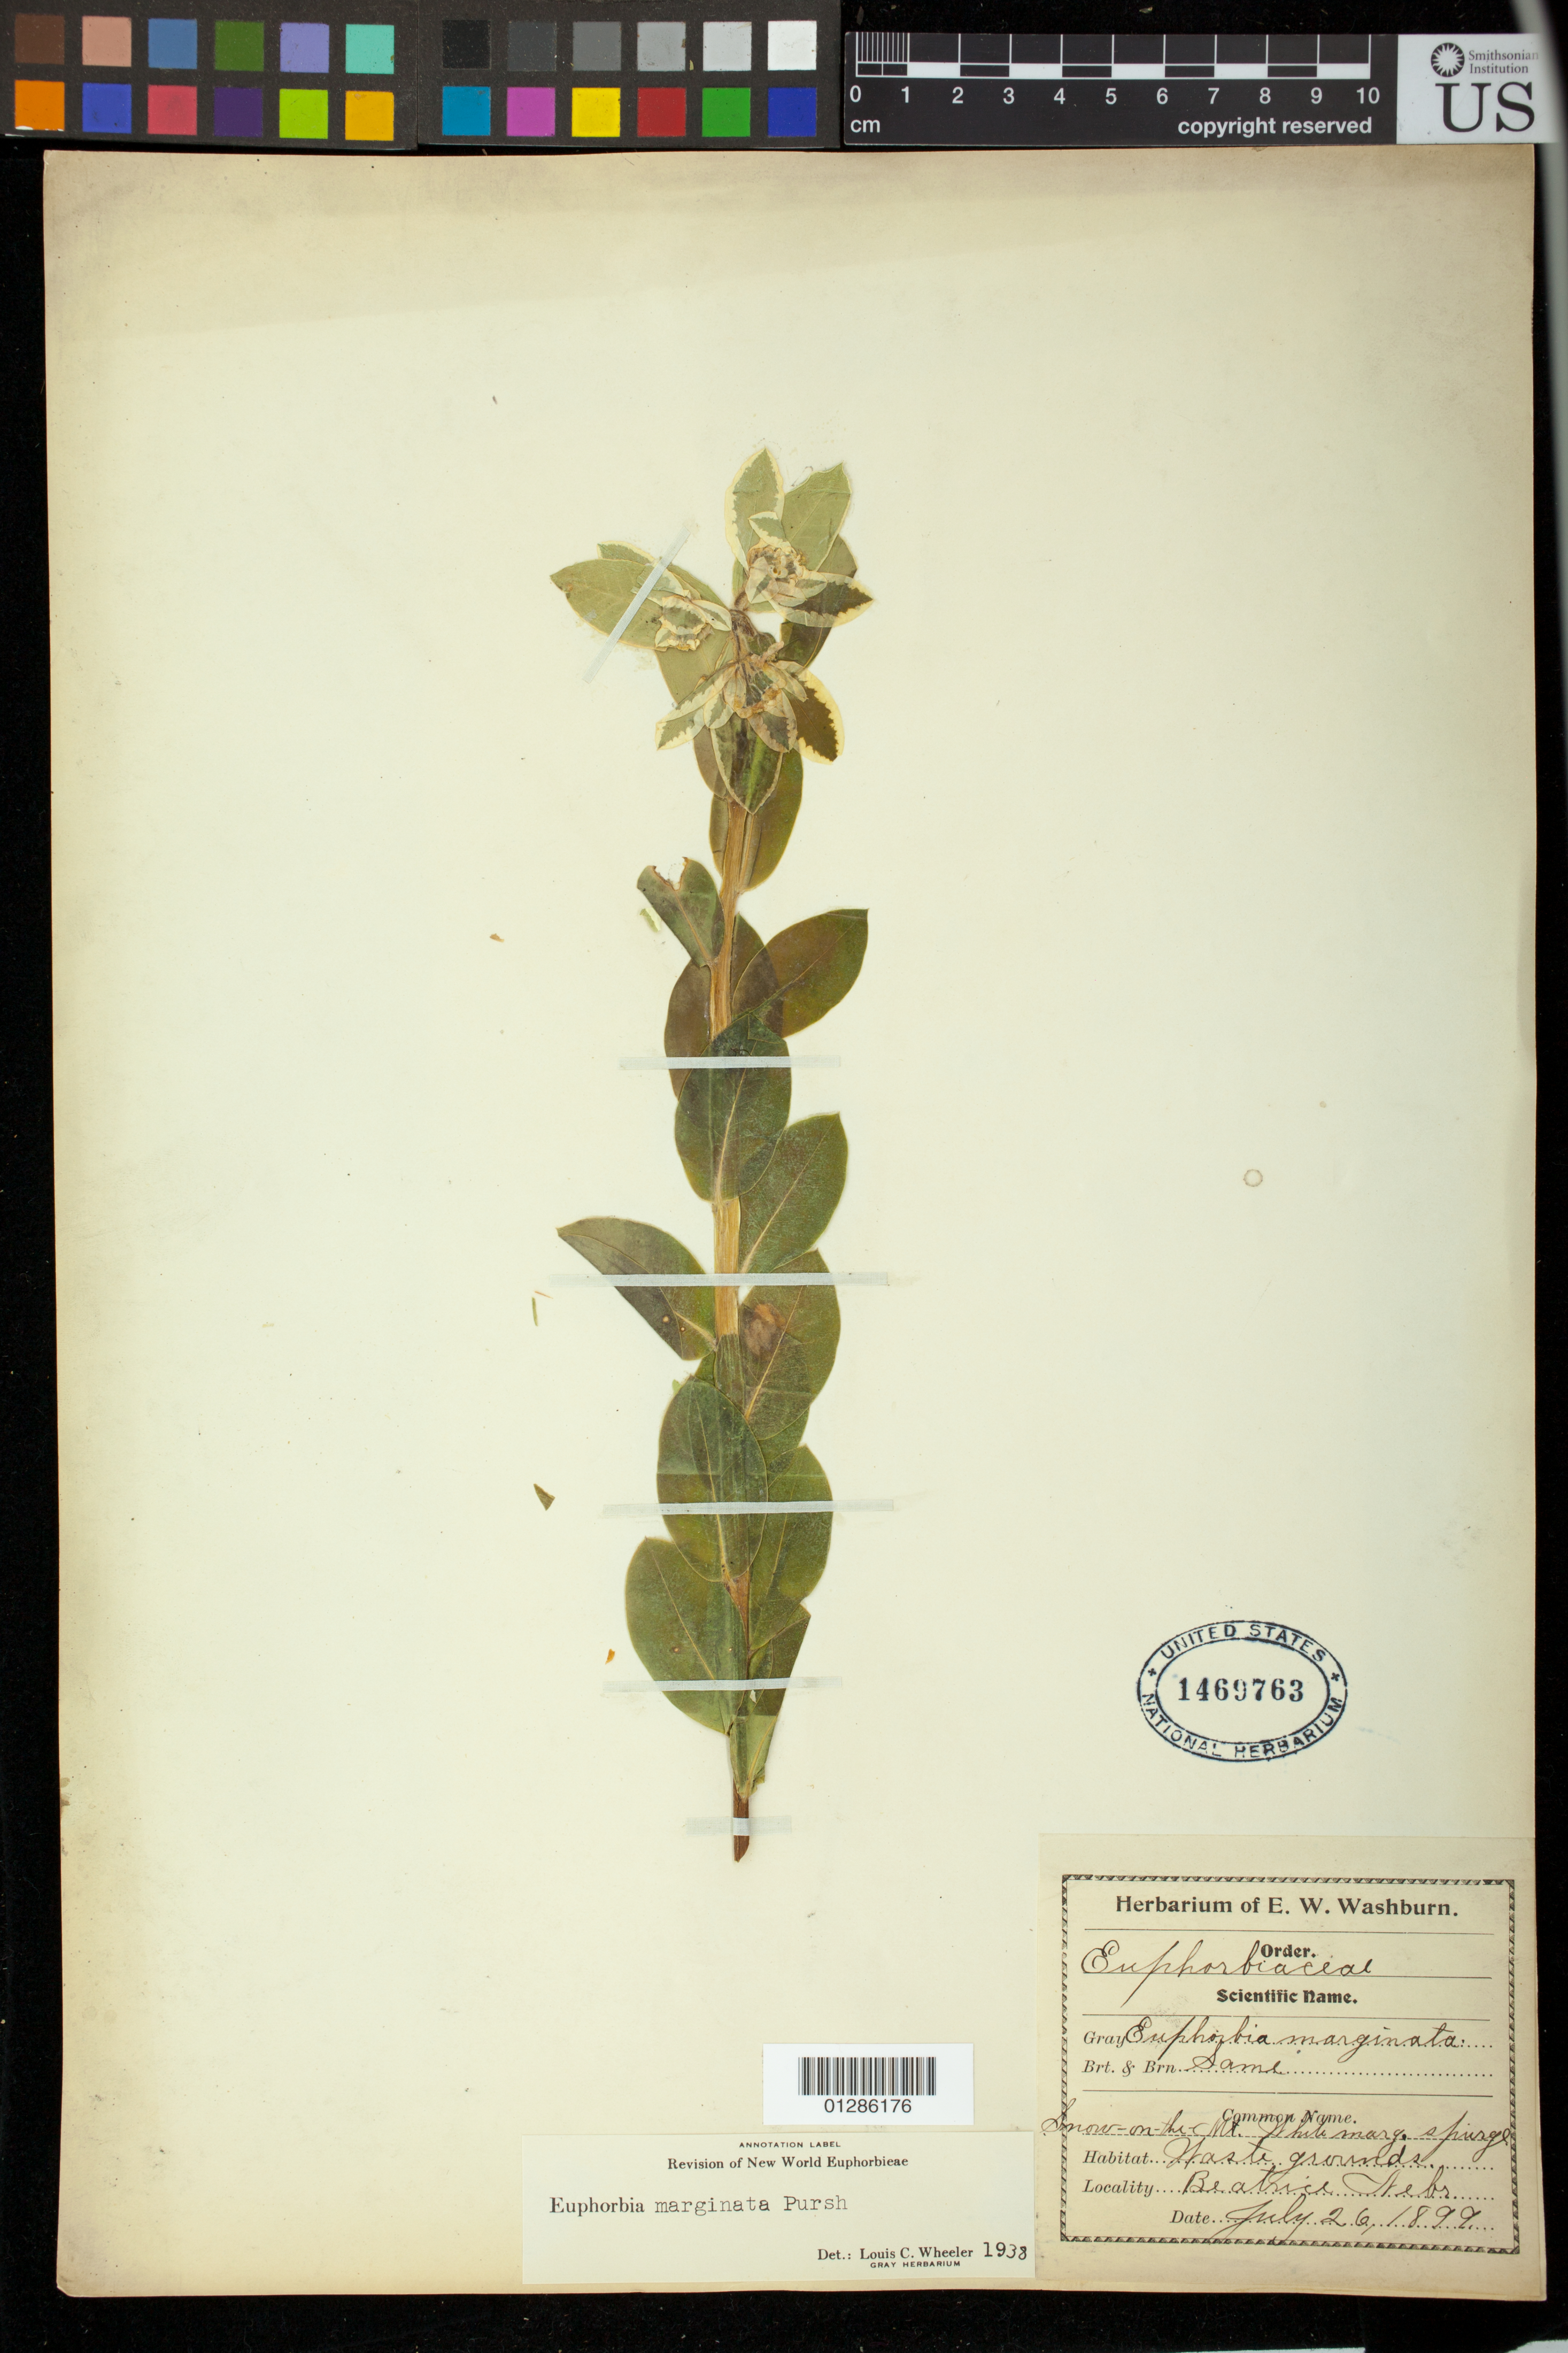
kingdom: Plantae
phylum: Tracheophyta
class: Magnoliopsida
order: Malpighiales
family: Euphorbiaceae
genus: Euphorbia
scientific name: Euphorbia marginata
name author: Pursh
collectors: E. Washburn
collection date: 1899-07-26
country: United States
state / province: Nebraska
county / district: Gage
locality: Beatrice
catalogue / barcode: US 1469763